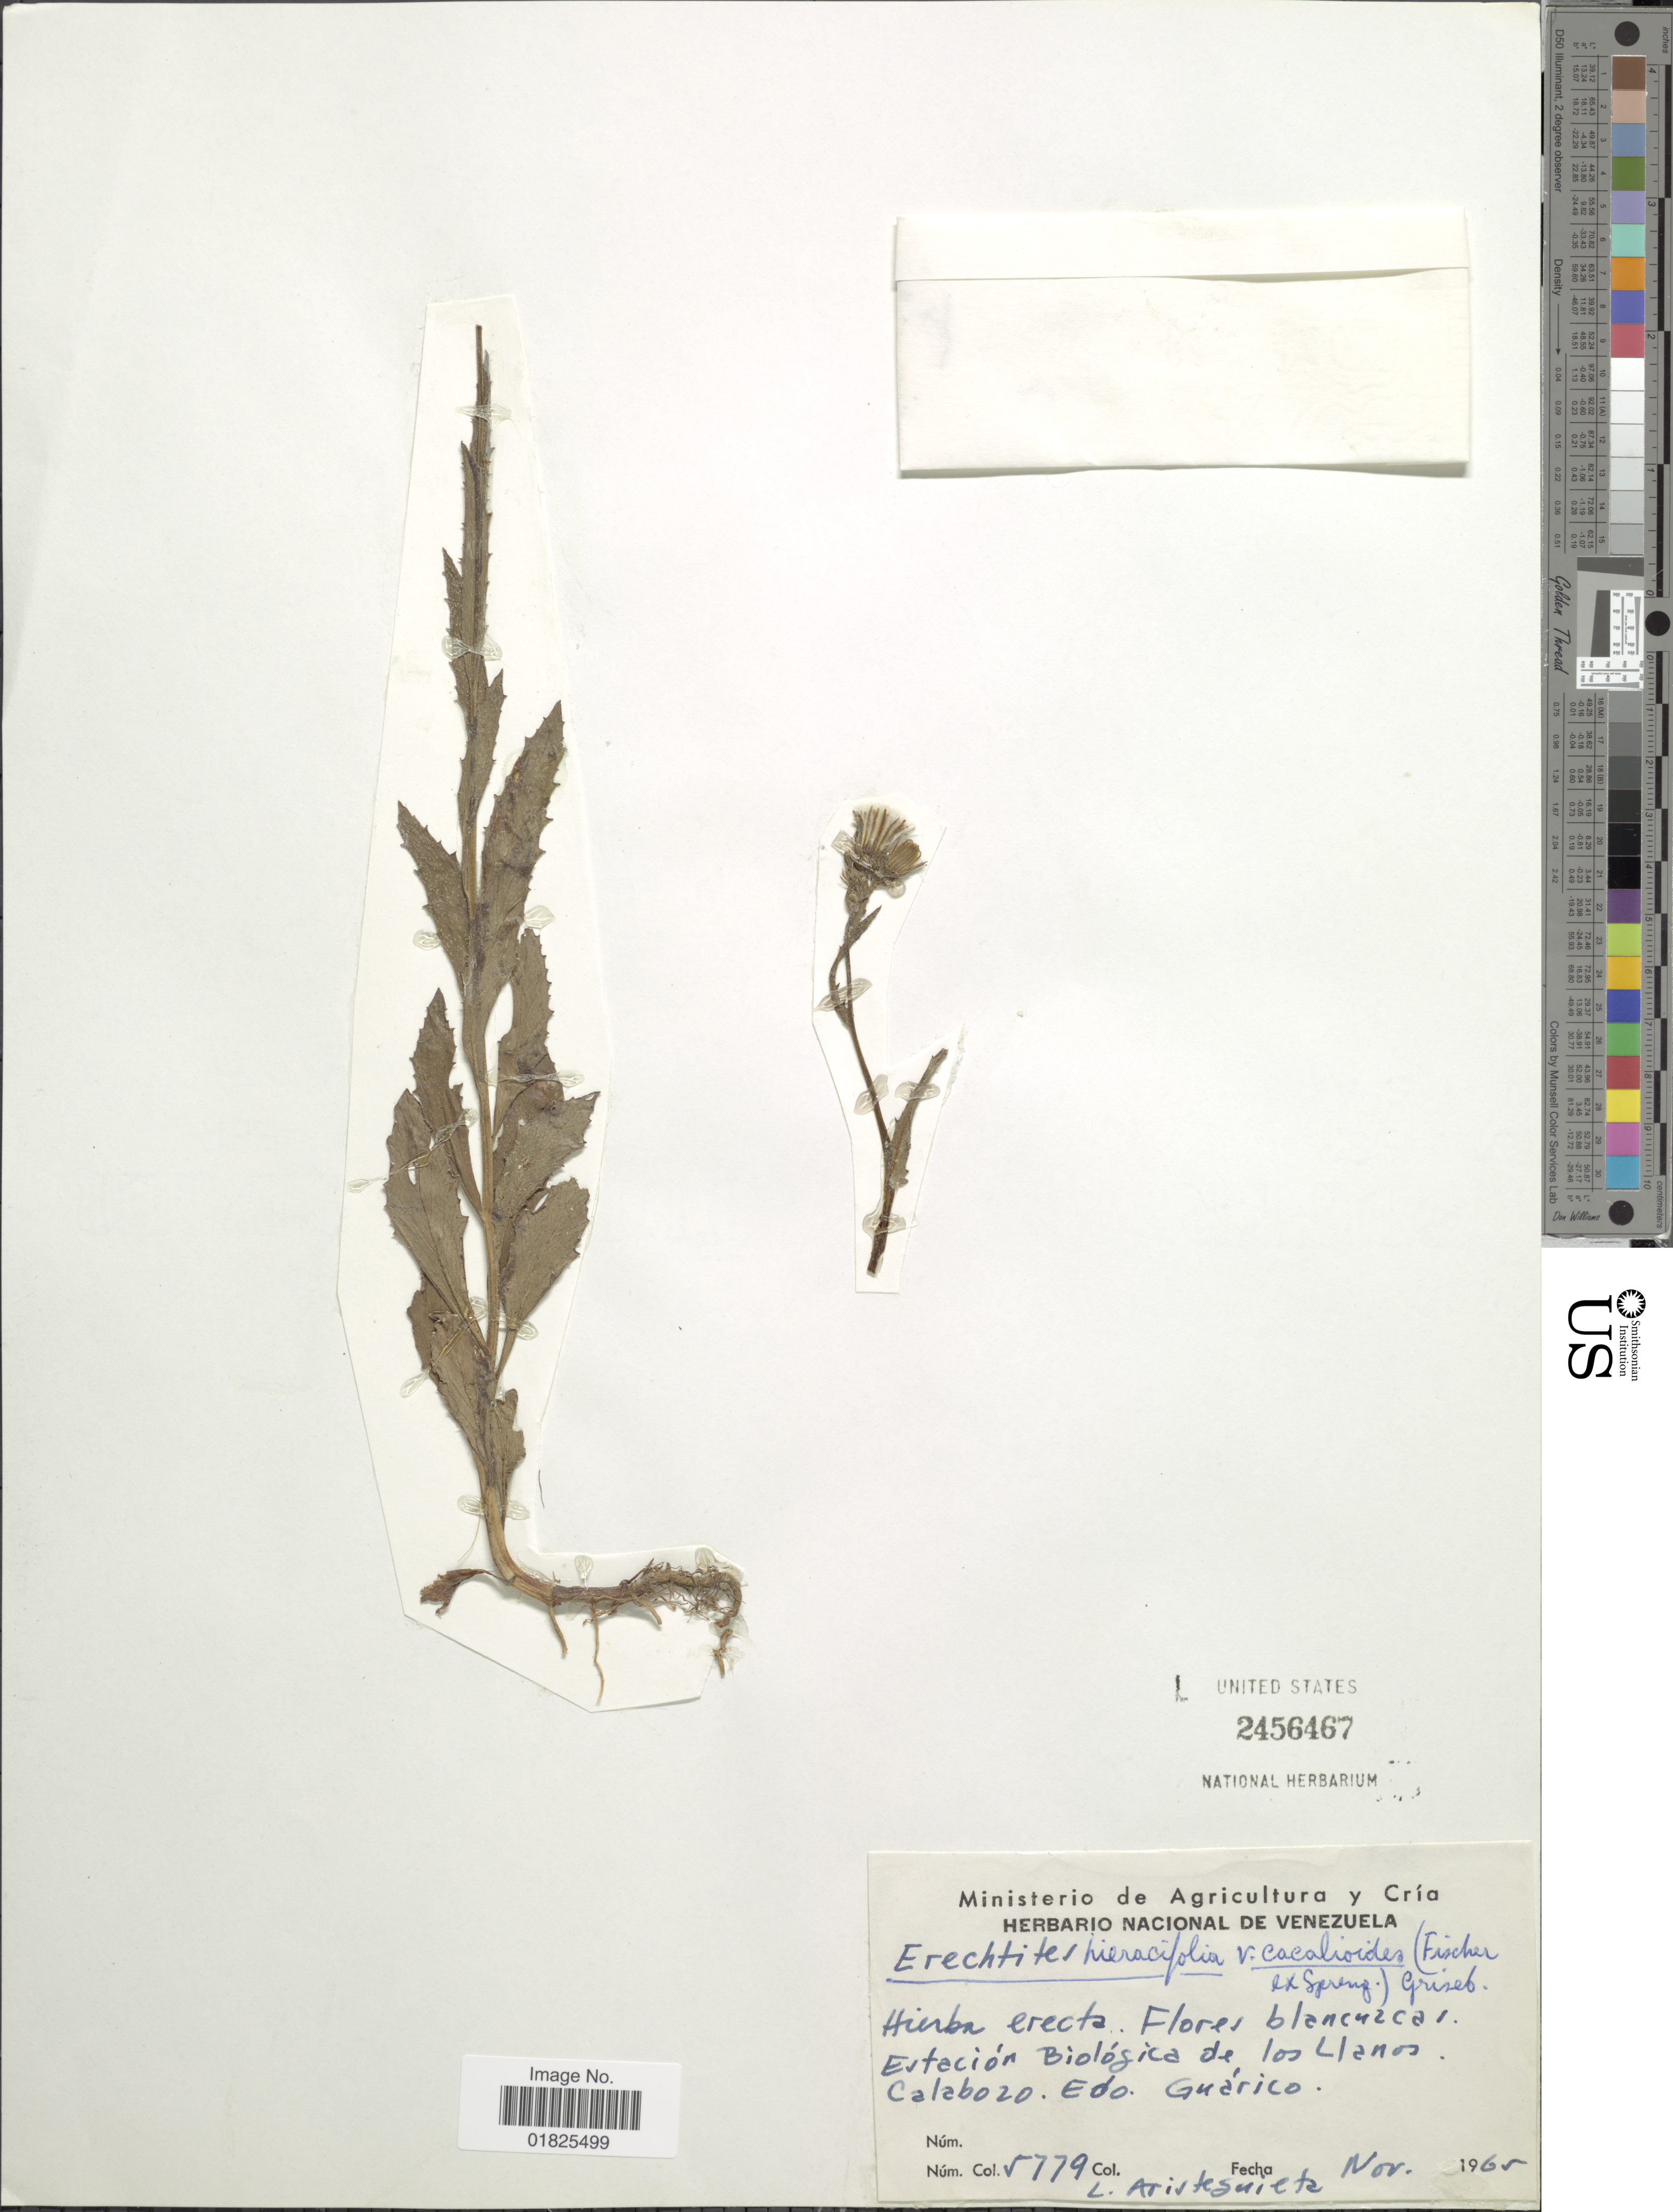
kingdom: Plantae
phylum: Tracheophyta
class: Magnoliopsida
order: Asterales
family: Asteraceae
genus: Erechtites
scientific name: Erechtites hieraciifolius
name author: (L.) Raf. ex DC.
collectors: L. Aristeguieta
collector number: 5779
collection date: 1965-11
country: Venezuela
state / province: Guárico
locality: Estacion Biologica de Los Llano calaboza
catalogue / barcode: US 2456467